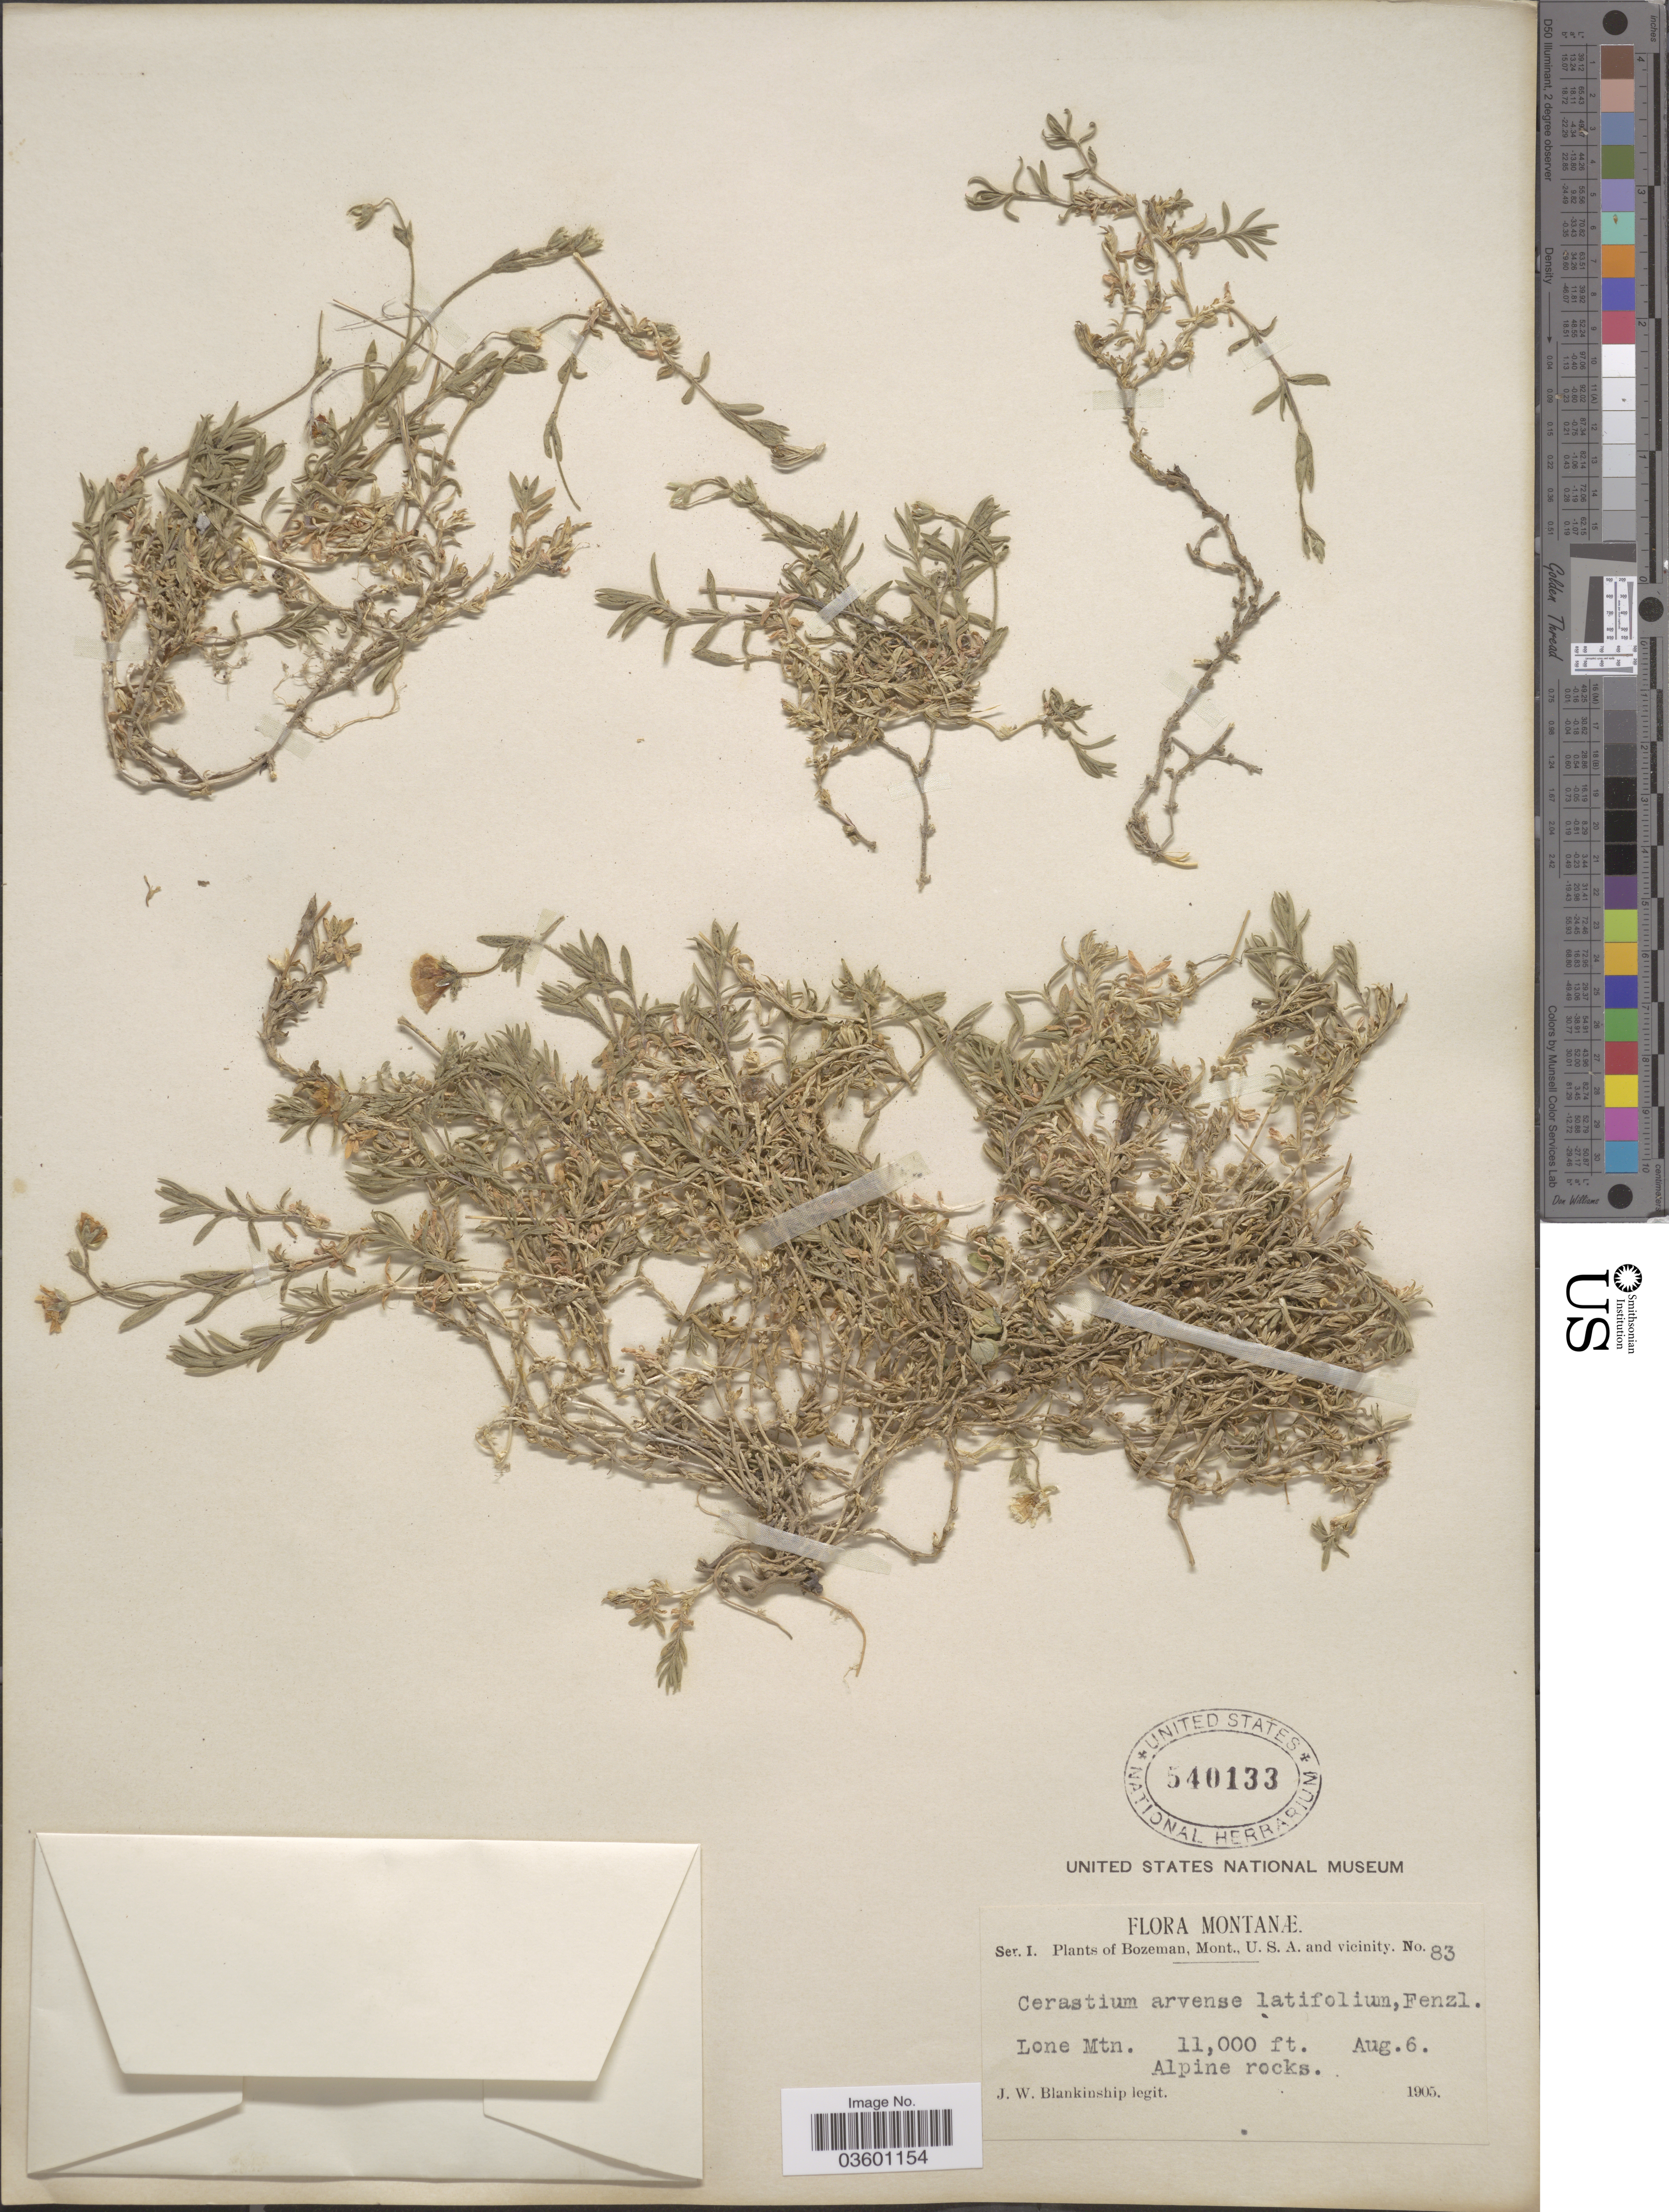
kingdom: Plantae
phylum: Tracheophyta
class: Magnoliopsida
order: Caryophyllales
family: Caryophyllaceae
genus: Cerastium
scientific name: Cerastium arvense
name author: L.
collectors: J. W. Blankinship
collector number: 83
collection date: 1905-08-06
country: United States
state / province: Montana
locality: Bozeman. U. S. A. and vicinity. Lone Mtn.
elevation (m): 3353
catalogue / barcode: US 540133